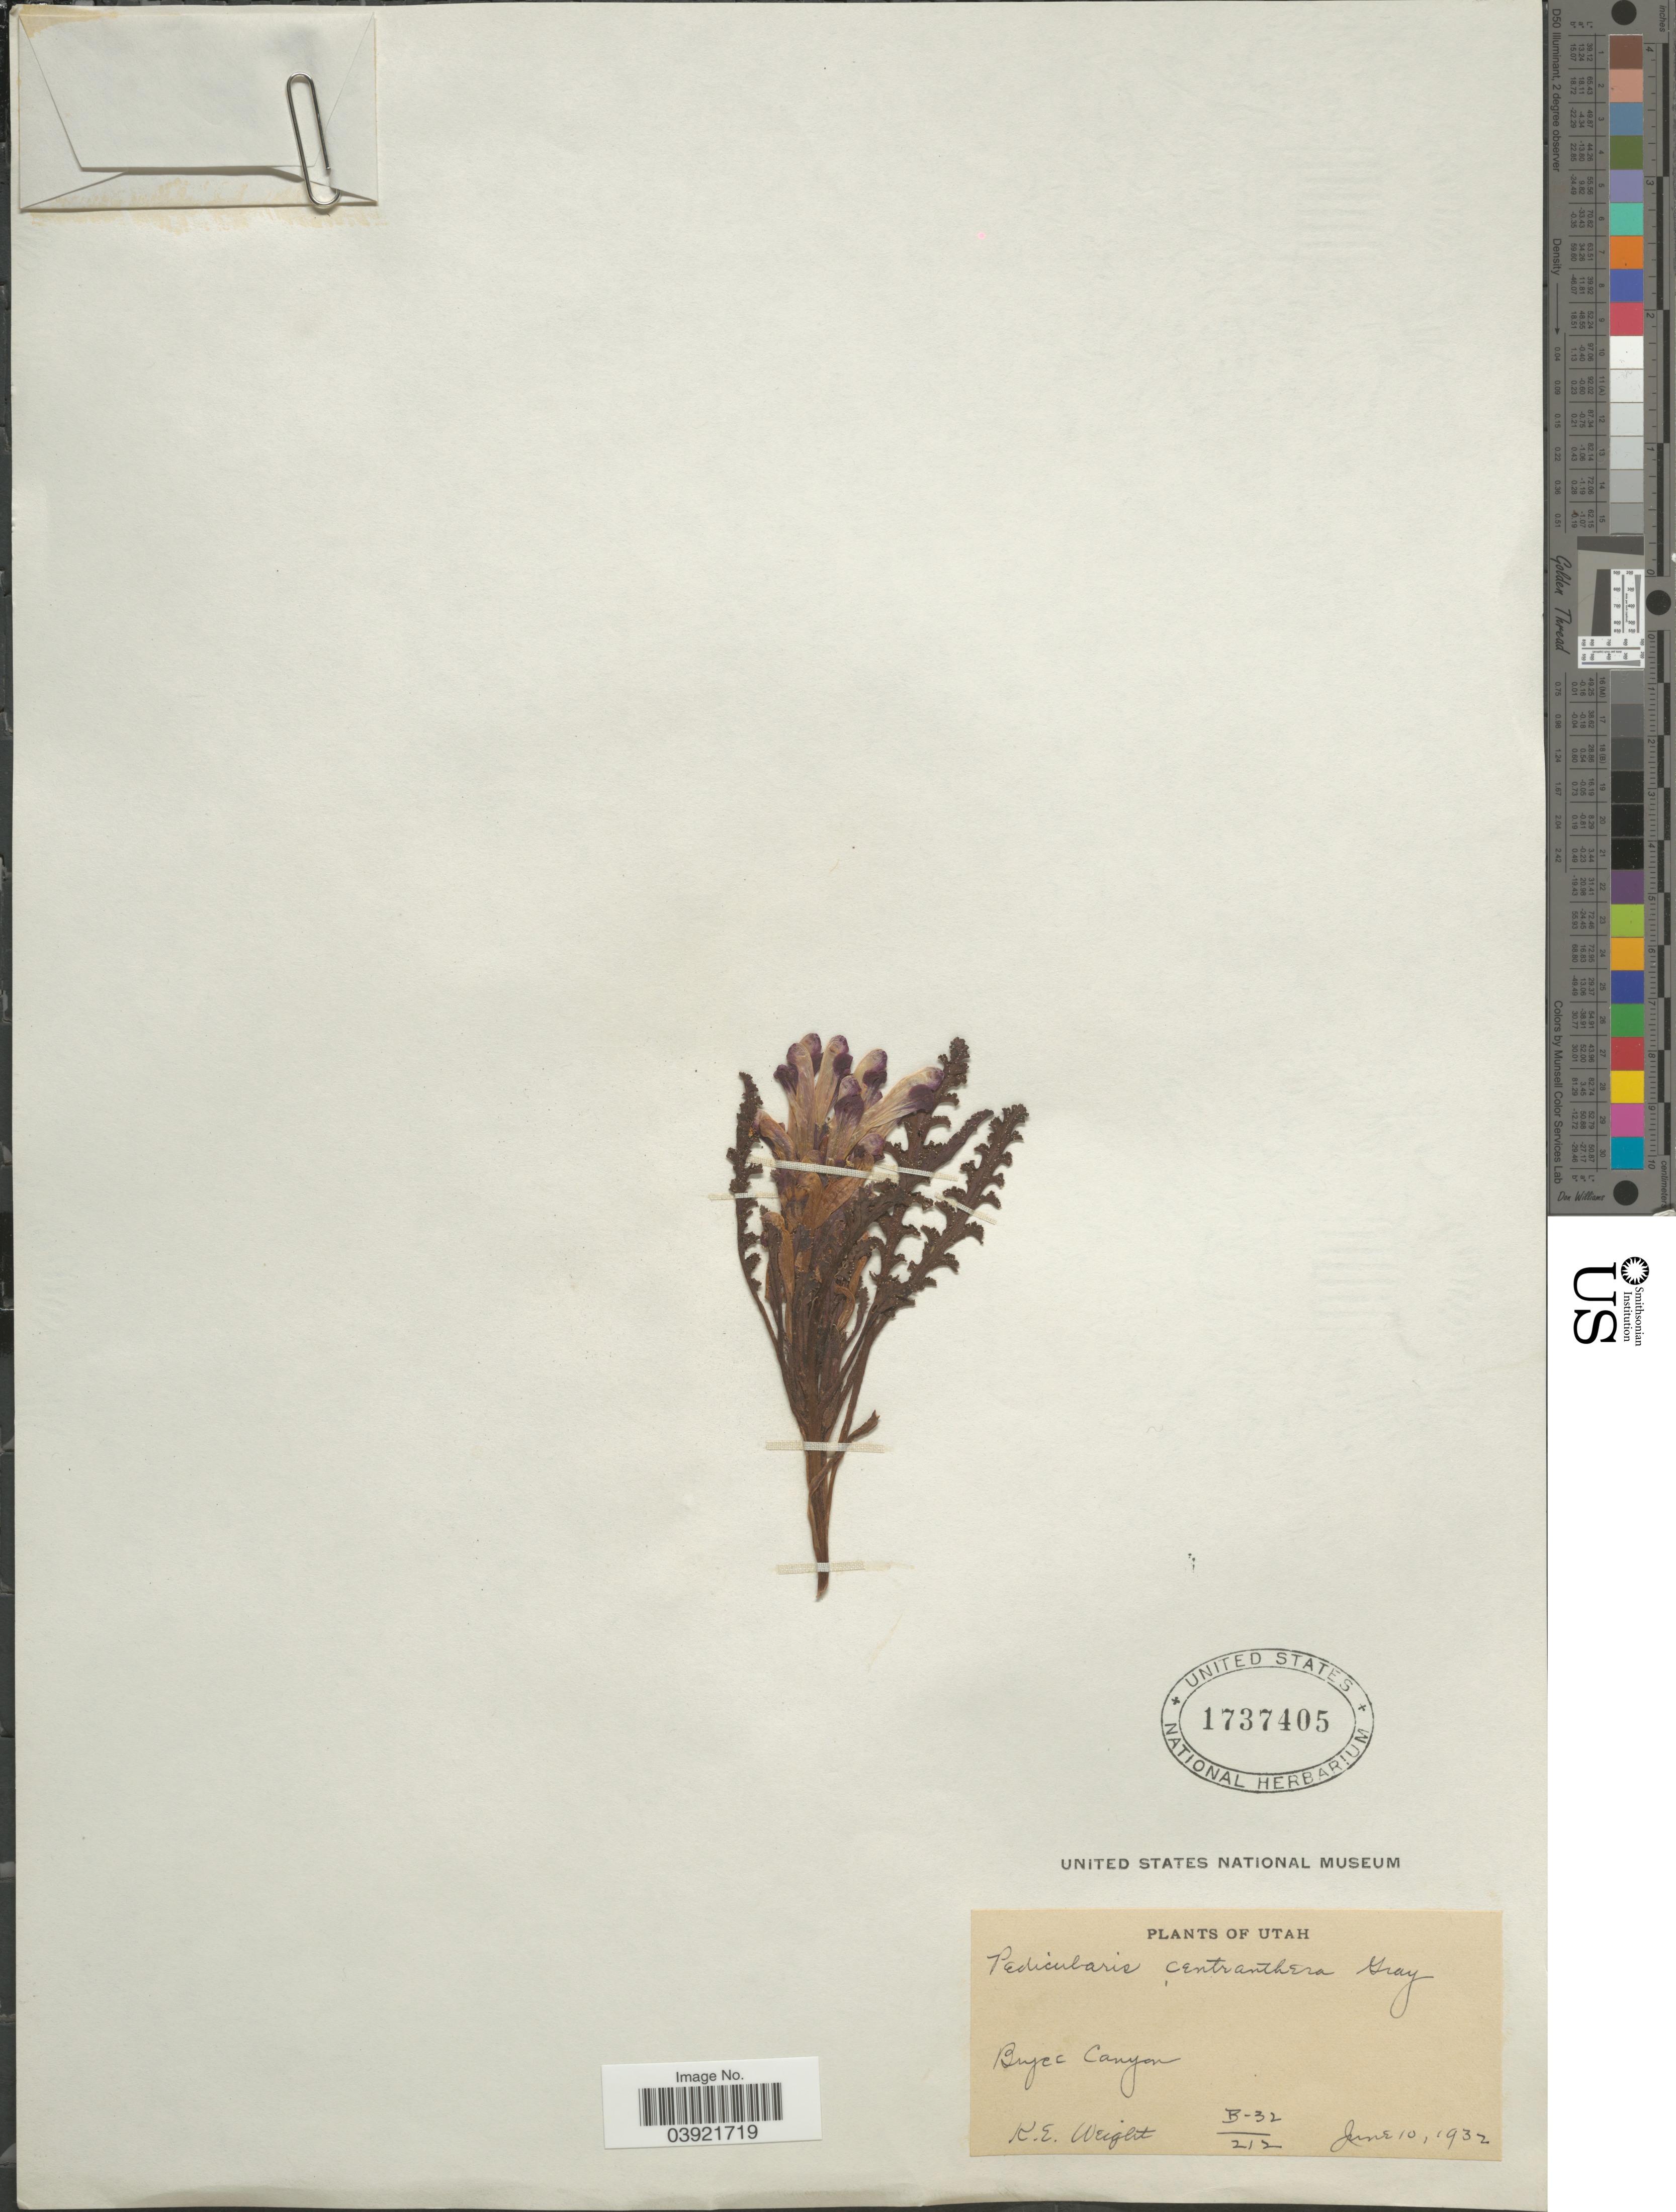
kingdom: Plantae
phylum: Tracheophyta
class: Magnoliopsida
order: Lamiales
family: Orobanchaceae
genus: Pedicularis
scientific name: Pedicularis centranthera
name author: A. Gray in Emory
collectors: K. Weight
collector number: B-32/212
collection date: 1932-06-10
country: United States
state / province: Utah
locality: Bryce Canyon.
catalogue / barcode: US 1737405